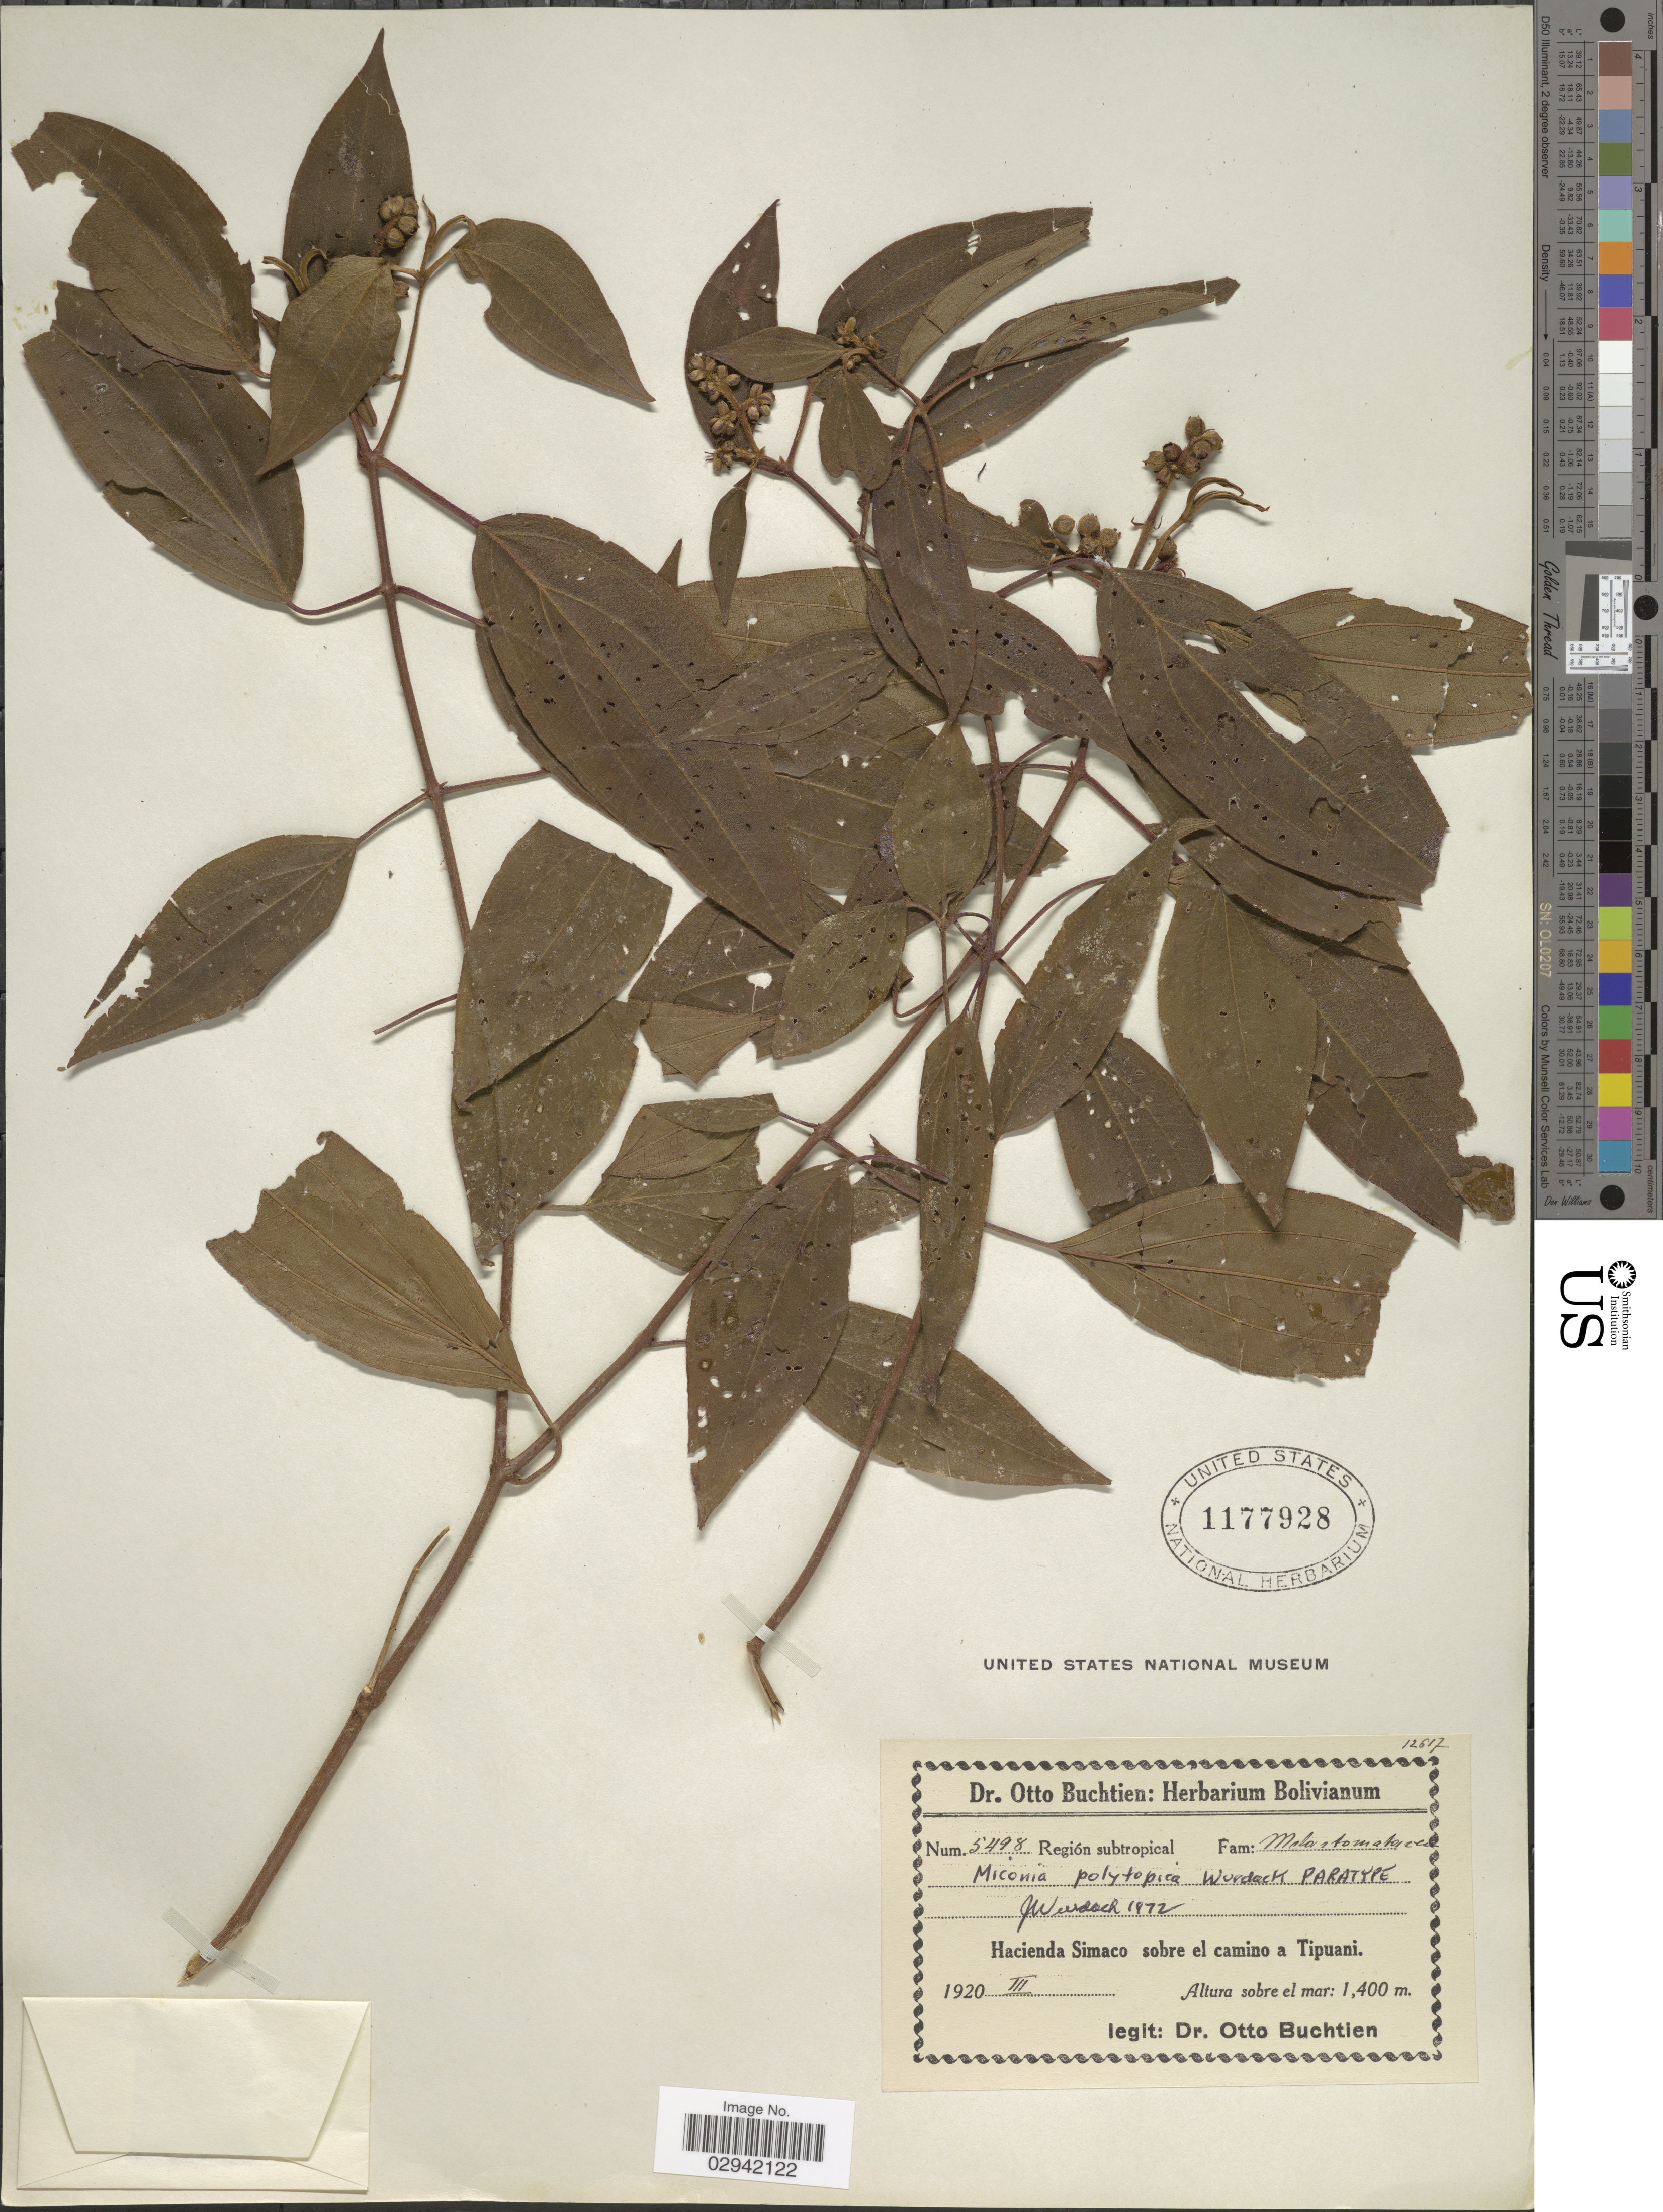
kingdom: Plantae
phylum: Tracheophyta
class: Magnoliopsida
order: Myrtales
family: Melastomataceae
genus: Miconia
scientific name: Miconia polytopica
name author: Wurdack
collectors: O. Buchtien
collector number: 5498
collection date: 1920-03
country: Bolivia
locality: Hacienda Simaco sobre el camino a Tipuani.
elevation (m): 1400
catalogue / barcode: US 1177928